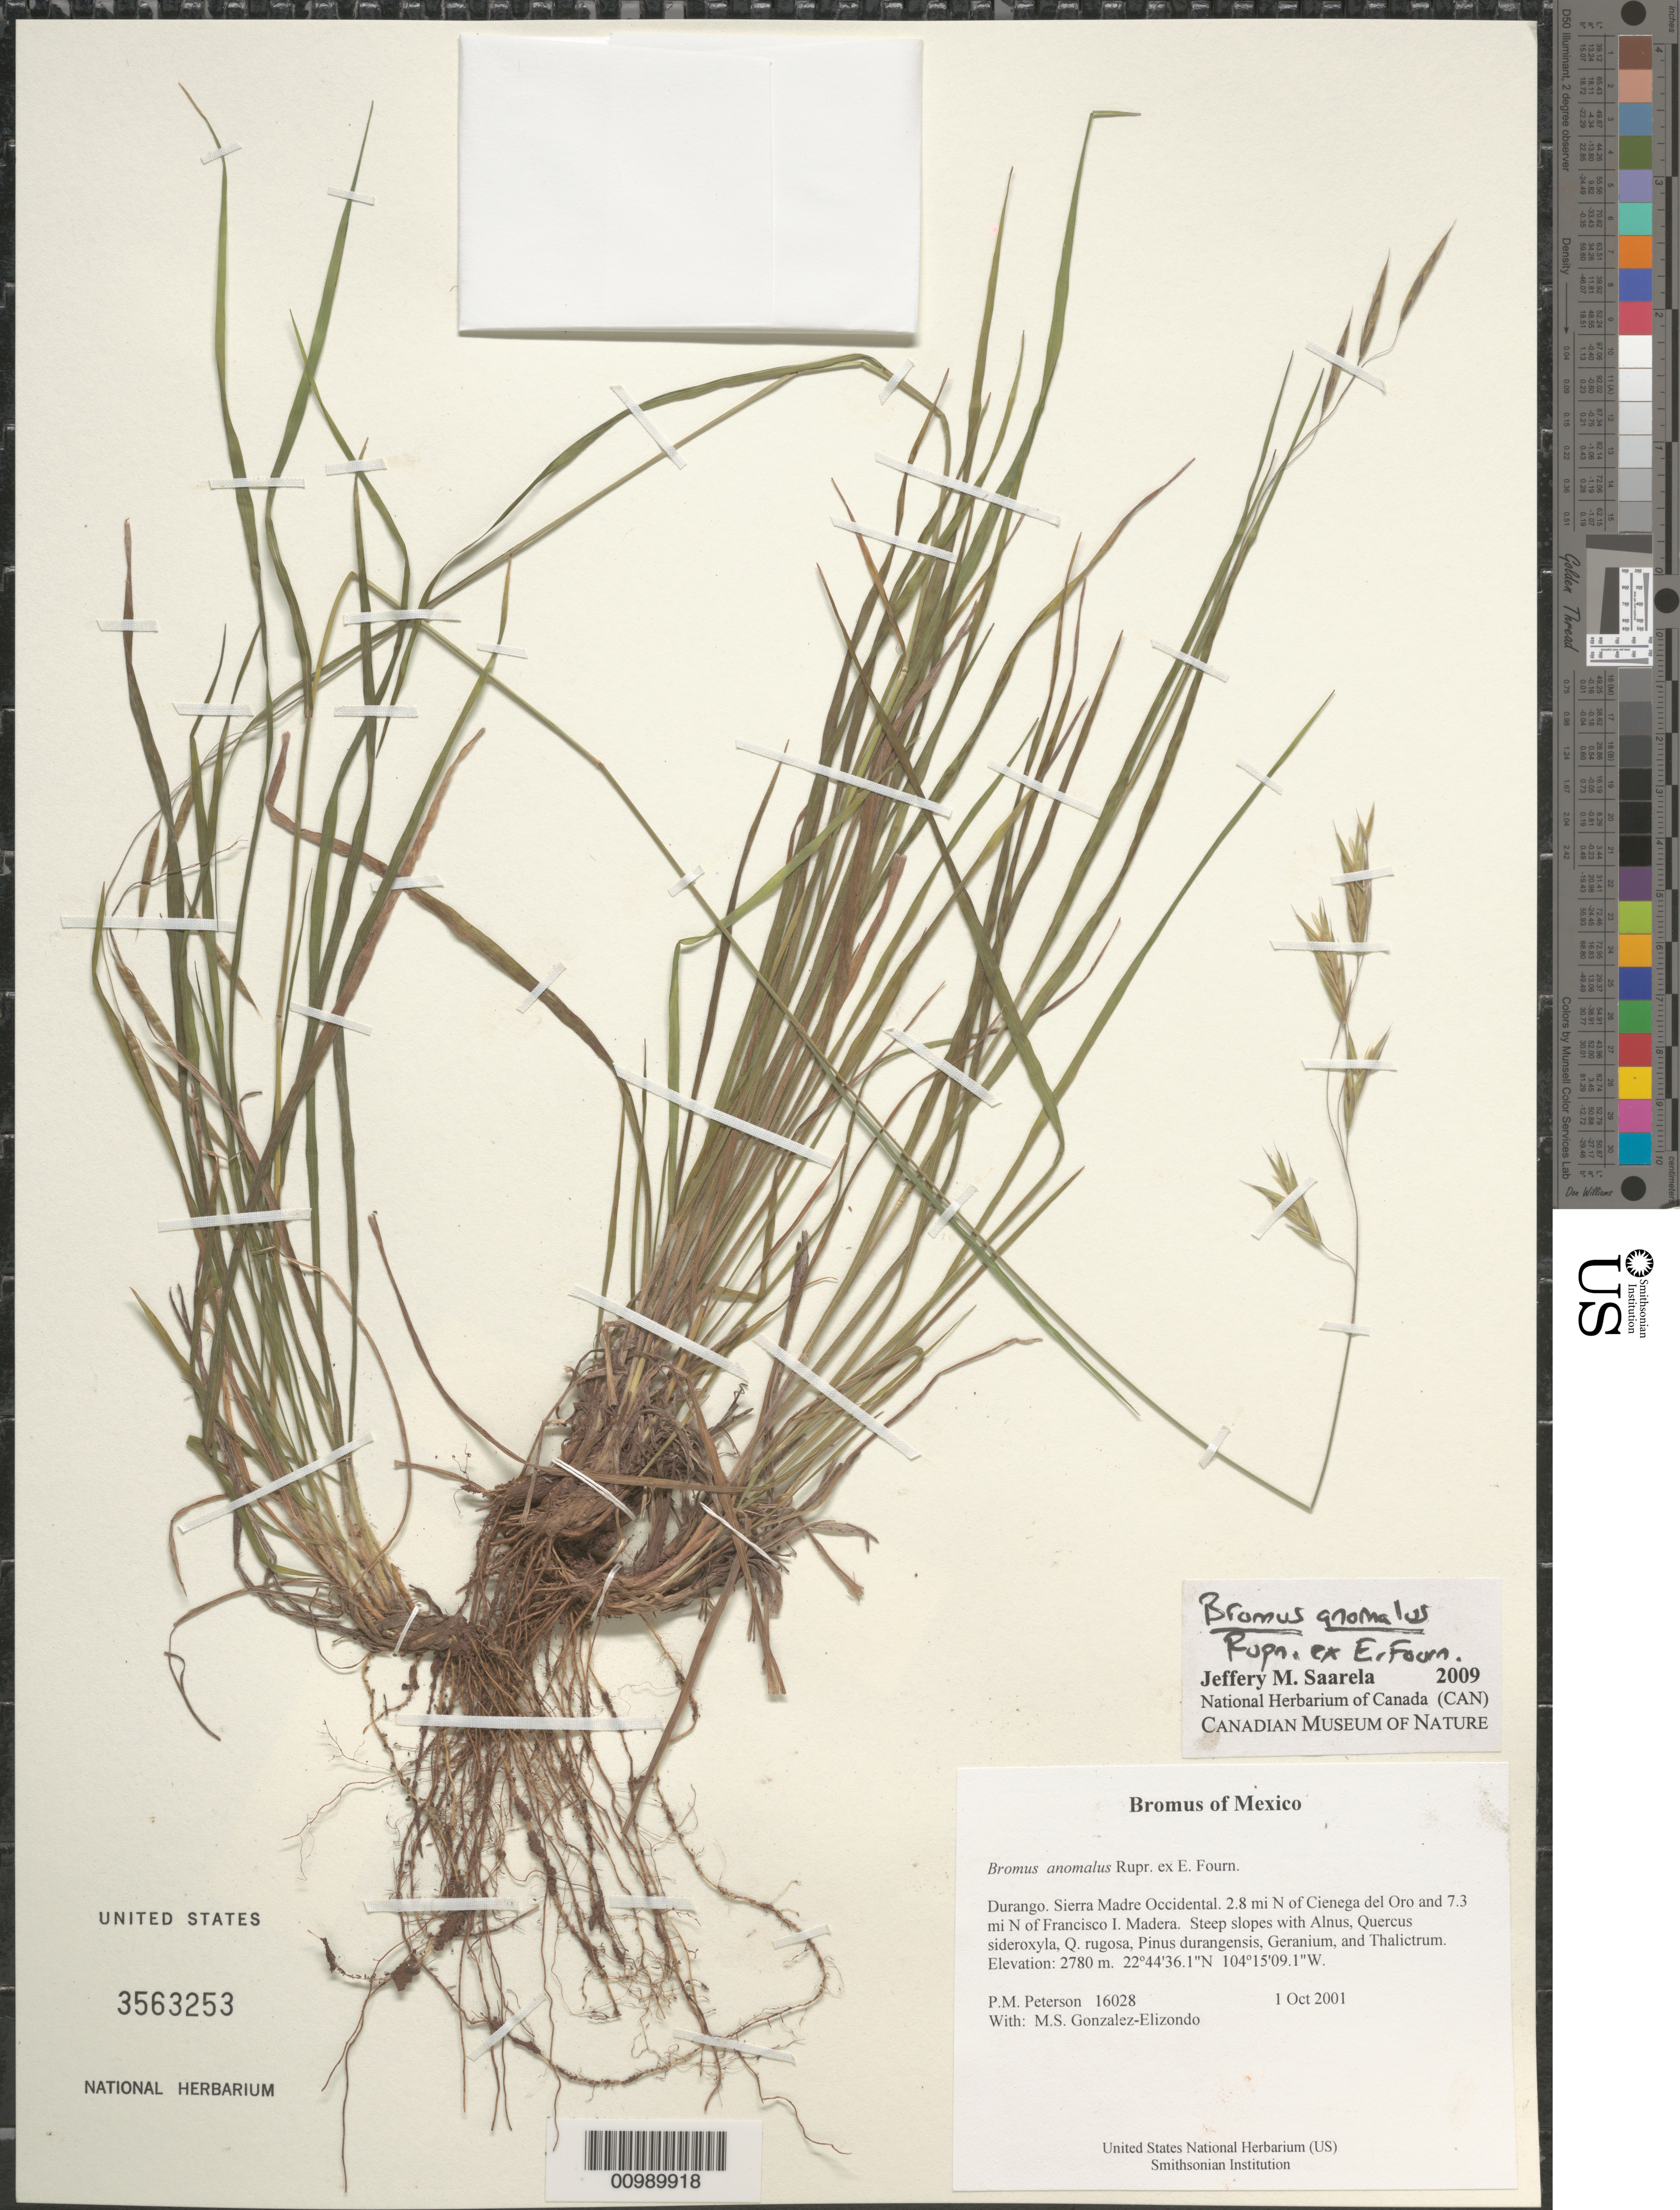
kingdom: Plantae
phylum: Tracheophyta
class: Liliopsida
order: Poales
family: Poaceae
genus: Bromus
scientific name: Bromus anomalus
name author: Rupr. ex E. Fourn.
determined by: Saarela, J. M., (CAN), Canadian Museum of Nature (CANADA)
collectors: P. M. Peterson & M. S. González-Elizondo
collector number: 16028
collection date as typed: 01 Oct 2001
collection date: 2001-10-01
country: Mexico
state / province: Durango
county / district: Sierra Madre Occidental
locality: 2.8 mi N of Cienega del Oro and 7.3 mi N of Francisco I. Madera. Steep slopes with Alnus, Quercus sideroxyla, Q. rugosa, Pinus durangensis, Geranium, and Thalictrum.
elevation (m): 2780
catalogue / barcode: US 3563253